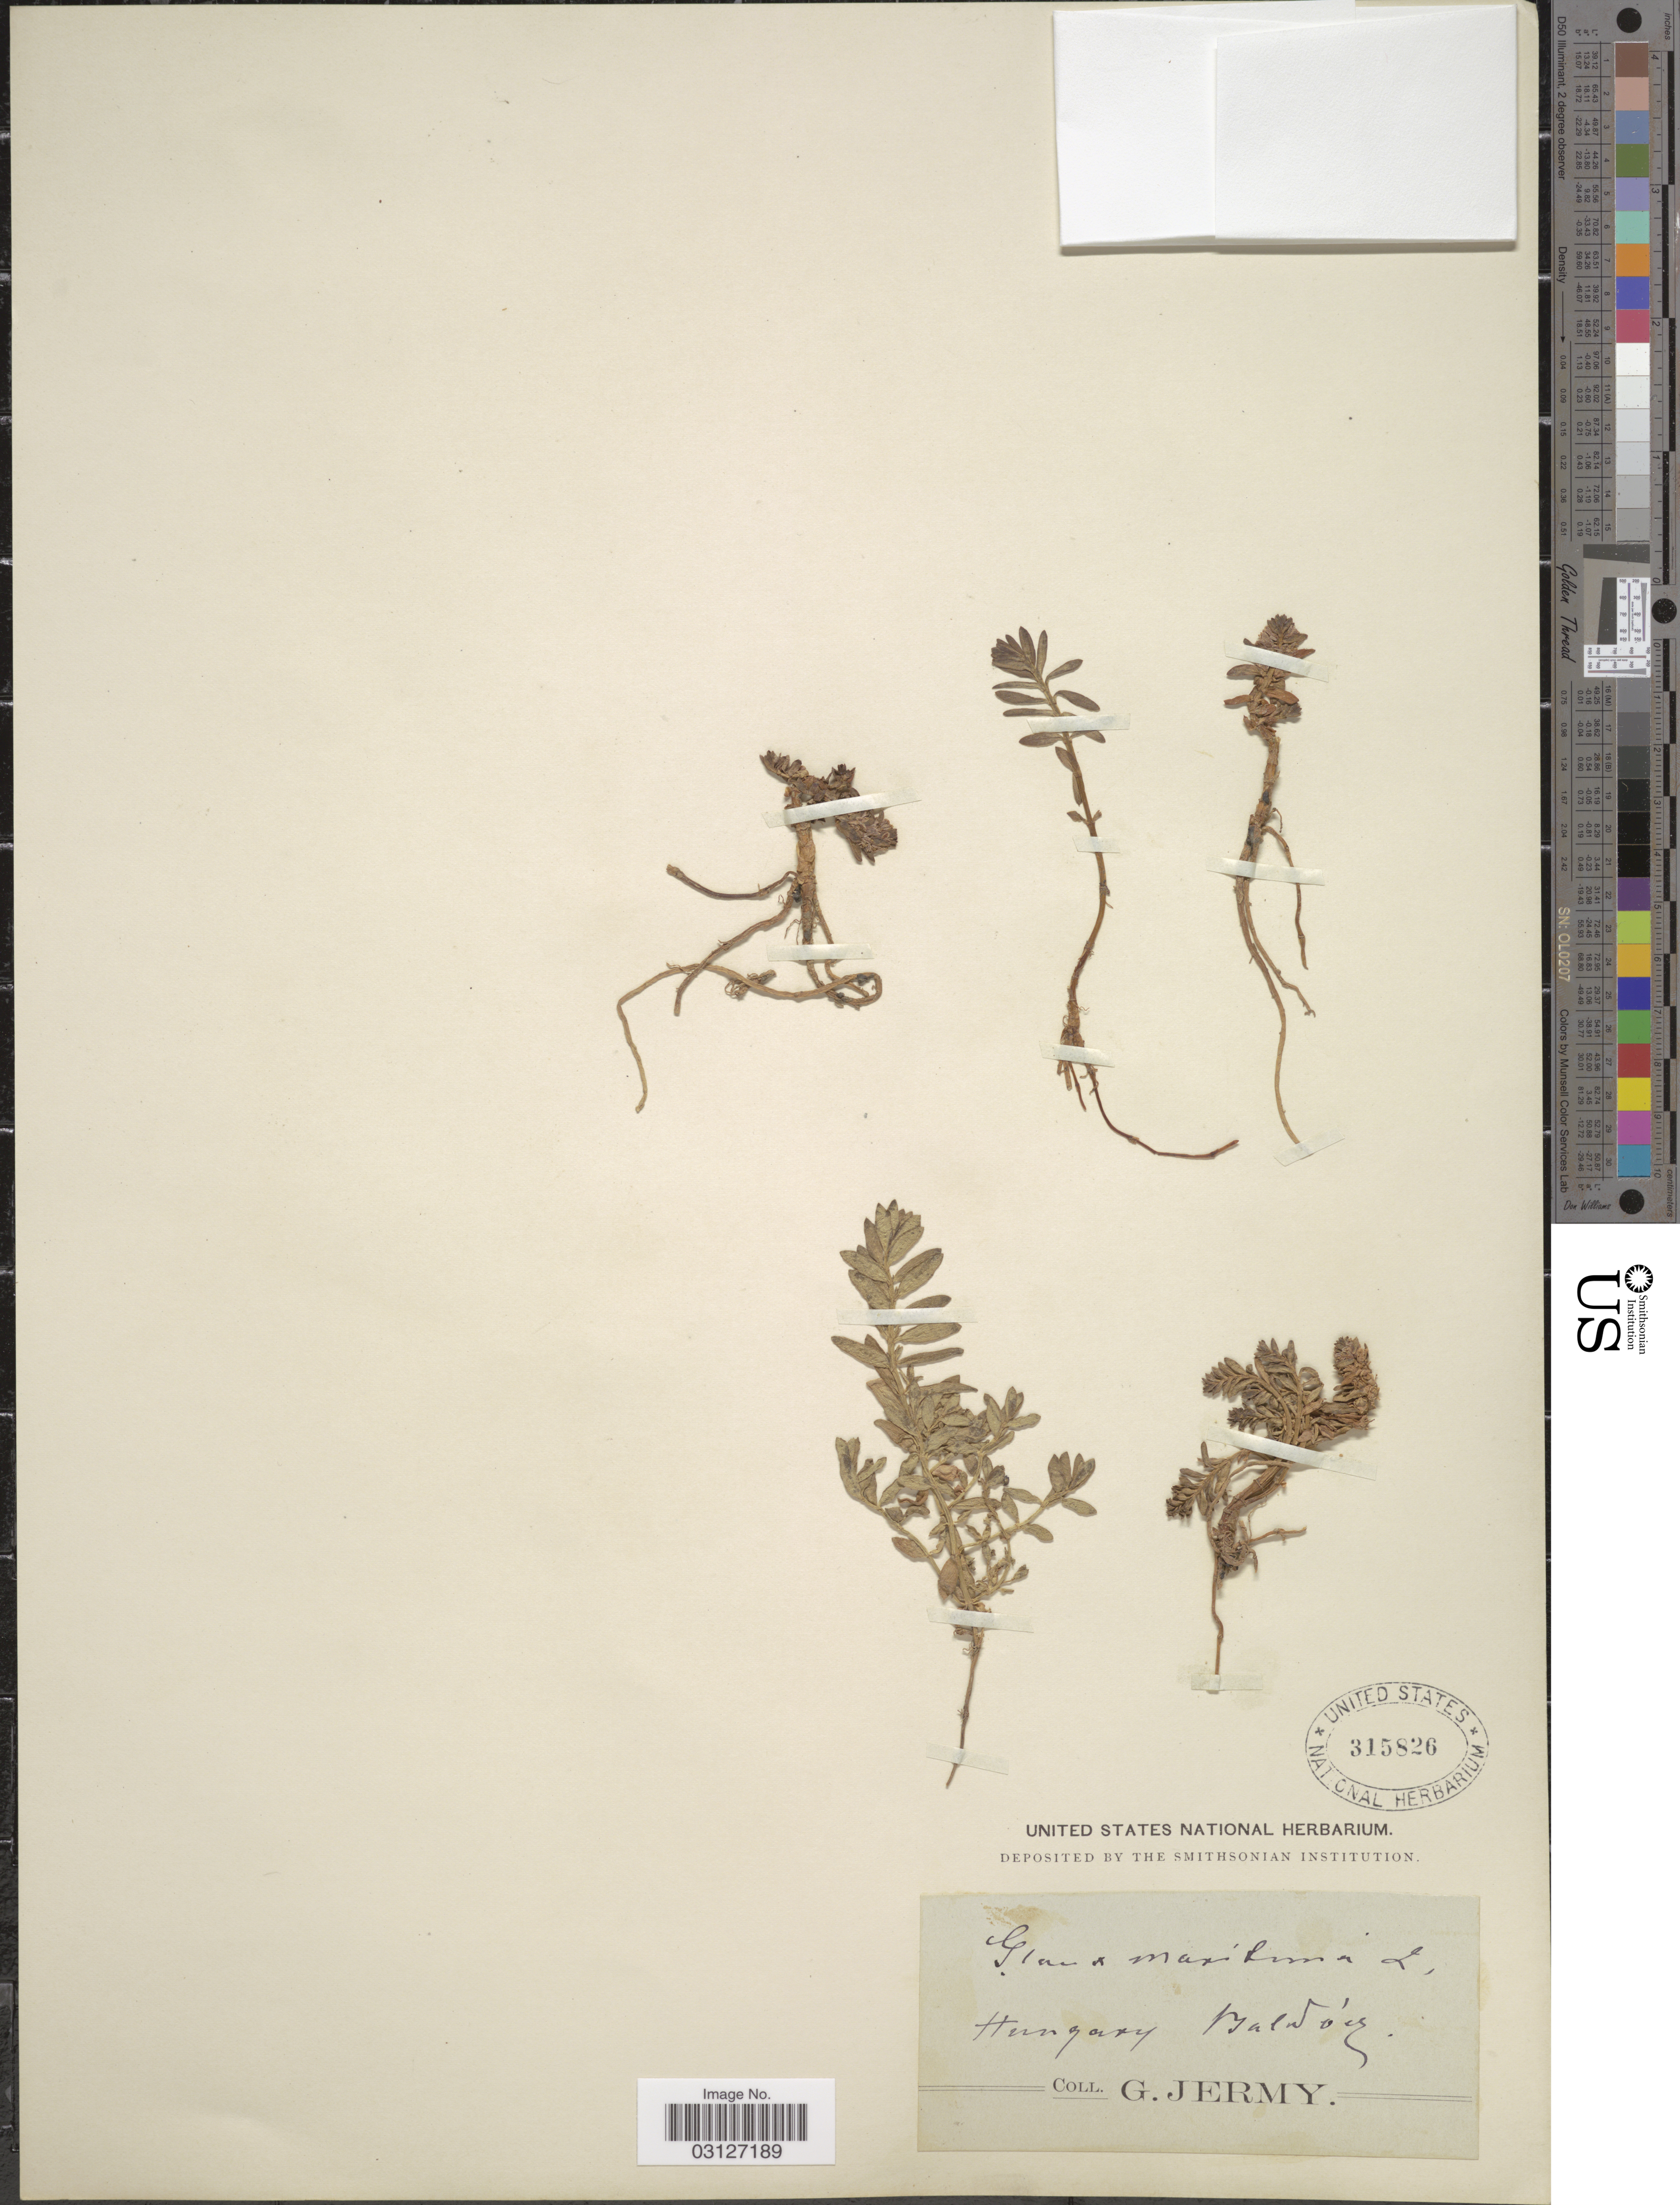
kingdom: Plantae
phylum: Tracheophyta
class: Magnoliopsida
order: Ericales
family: Primulaceae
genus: Glaux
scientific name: Glaux maritima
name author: L.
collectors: G. Jermy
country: Hungary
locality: Baldweg [interpreted].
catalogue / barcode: US 315826